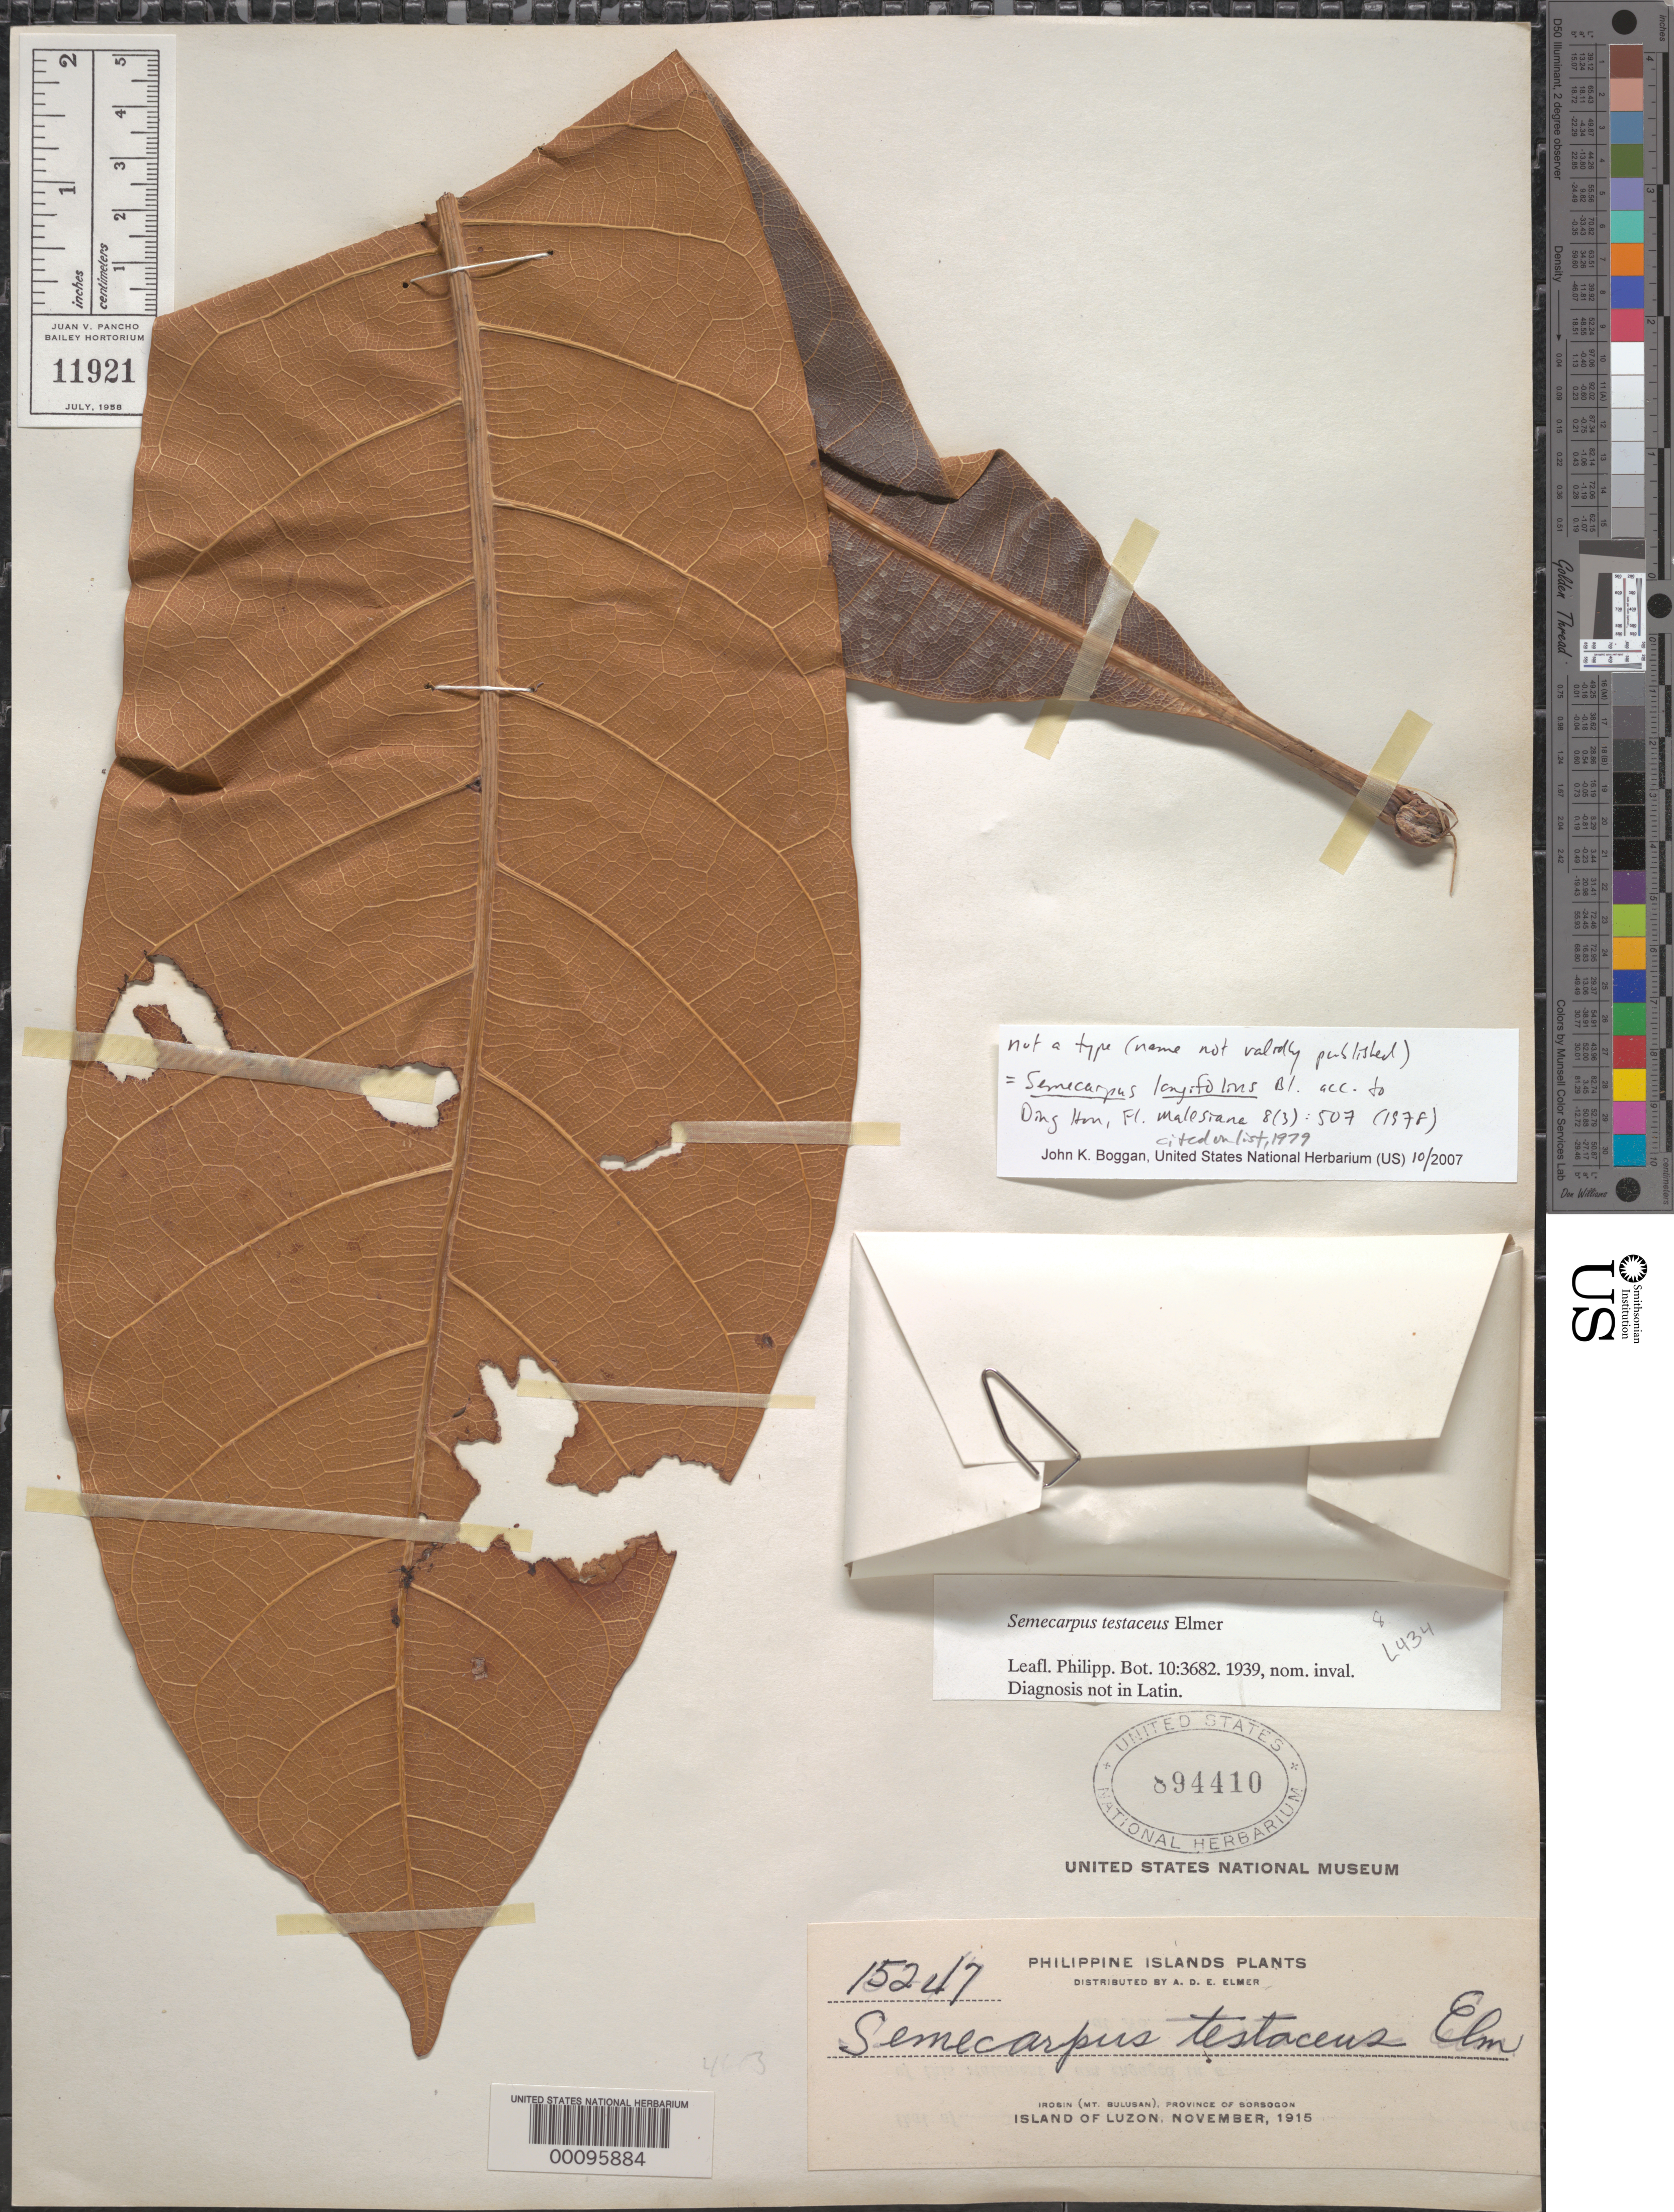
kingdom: Plantae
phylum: Tracheophyta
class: Magnoliopsida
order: Sapindales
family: Anacardiaceae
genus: Semecarpus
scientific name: Semecarpus testaceus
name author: Elmer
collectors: A. D. E. Elmer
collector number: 15247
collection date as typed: Nov 1915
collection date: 1915-11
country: Philippines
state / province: Bicol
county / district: Sorsogon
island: Luzon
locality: Irosin, Mt. Bulusan; alt. 1000 ft.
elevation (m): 305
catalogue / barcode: US 894410